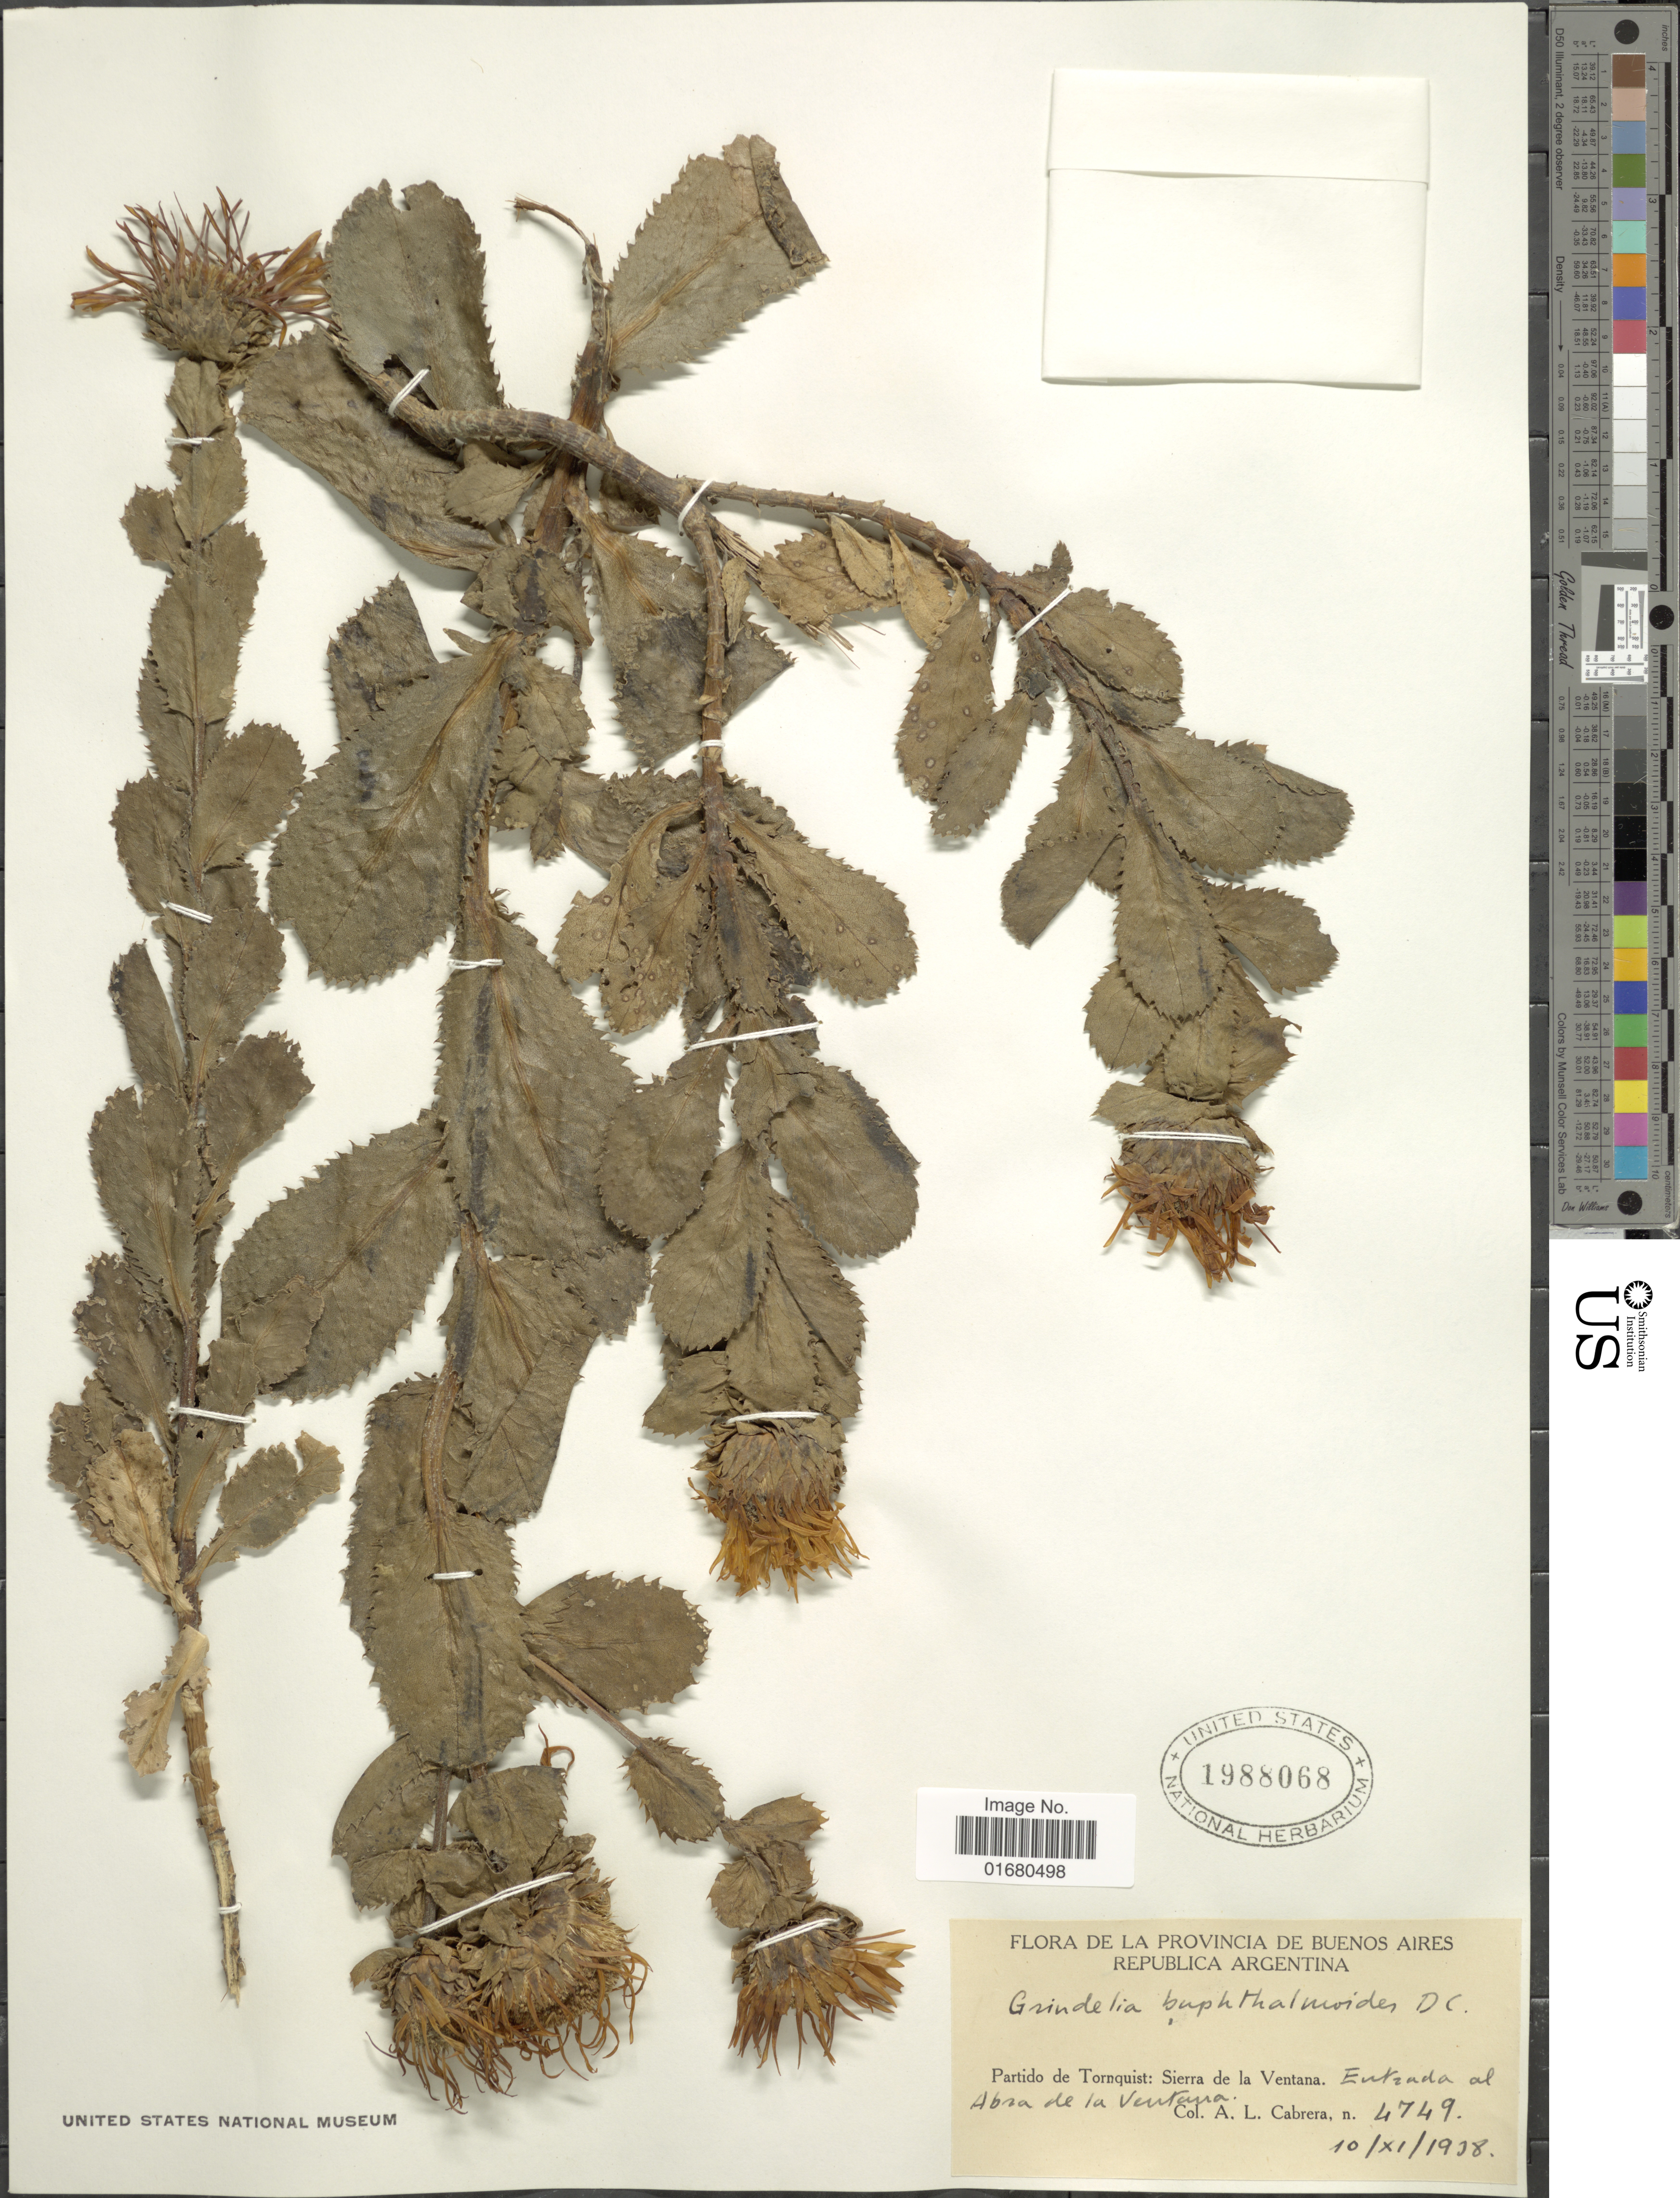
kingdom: Plantae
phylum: Tracheophyta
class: Magnoliopsida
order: Asterales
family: Asteraceae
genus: Grindelia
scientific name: Grindelia buphthalmoides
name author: DC.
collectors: A. L. Cabrera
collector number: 4749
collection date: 1938-11-10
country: Argentina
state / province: Buenos Aires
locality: Partido de Tornquist: Sierra de la Ventana, Entrada al Abra de la Ventana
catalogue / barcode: US 1988068